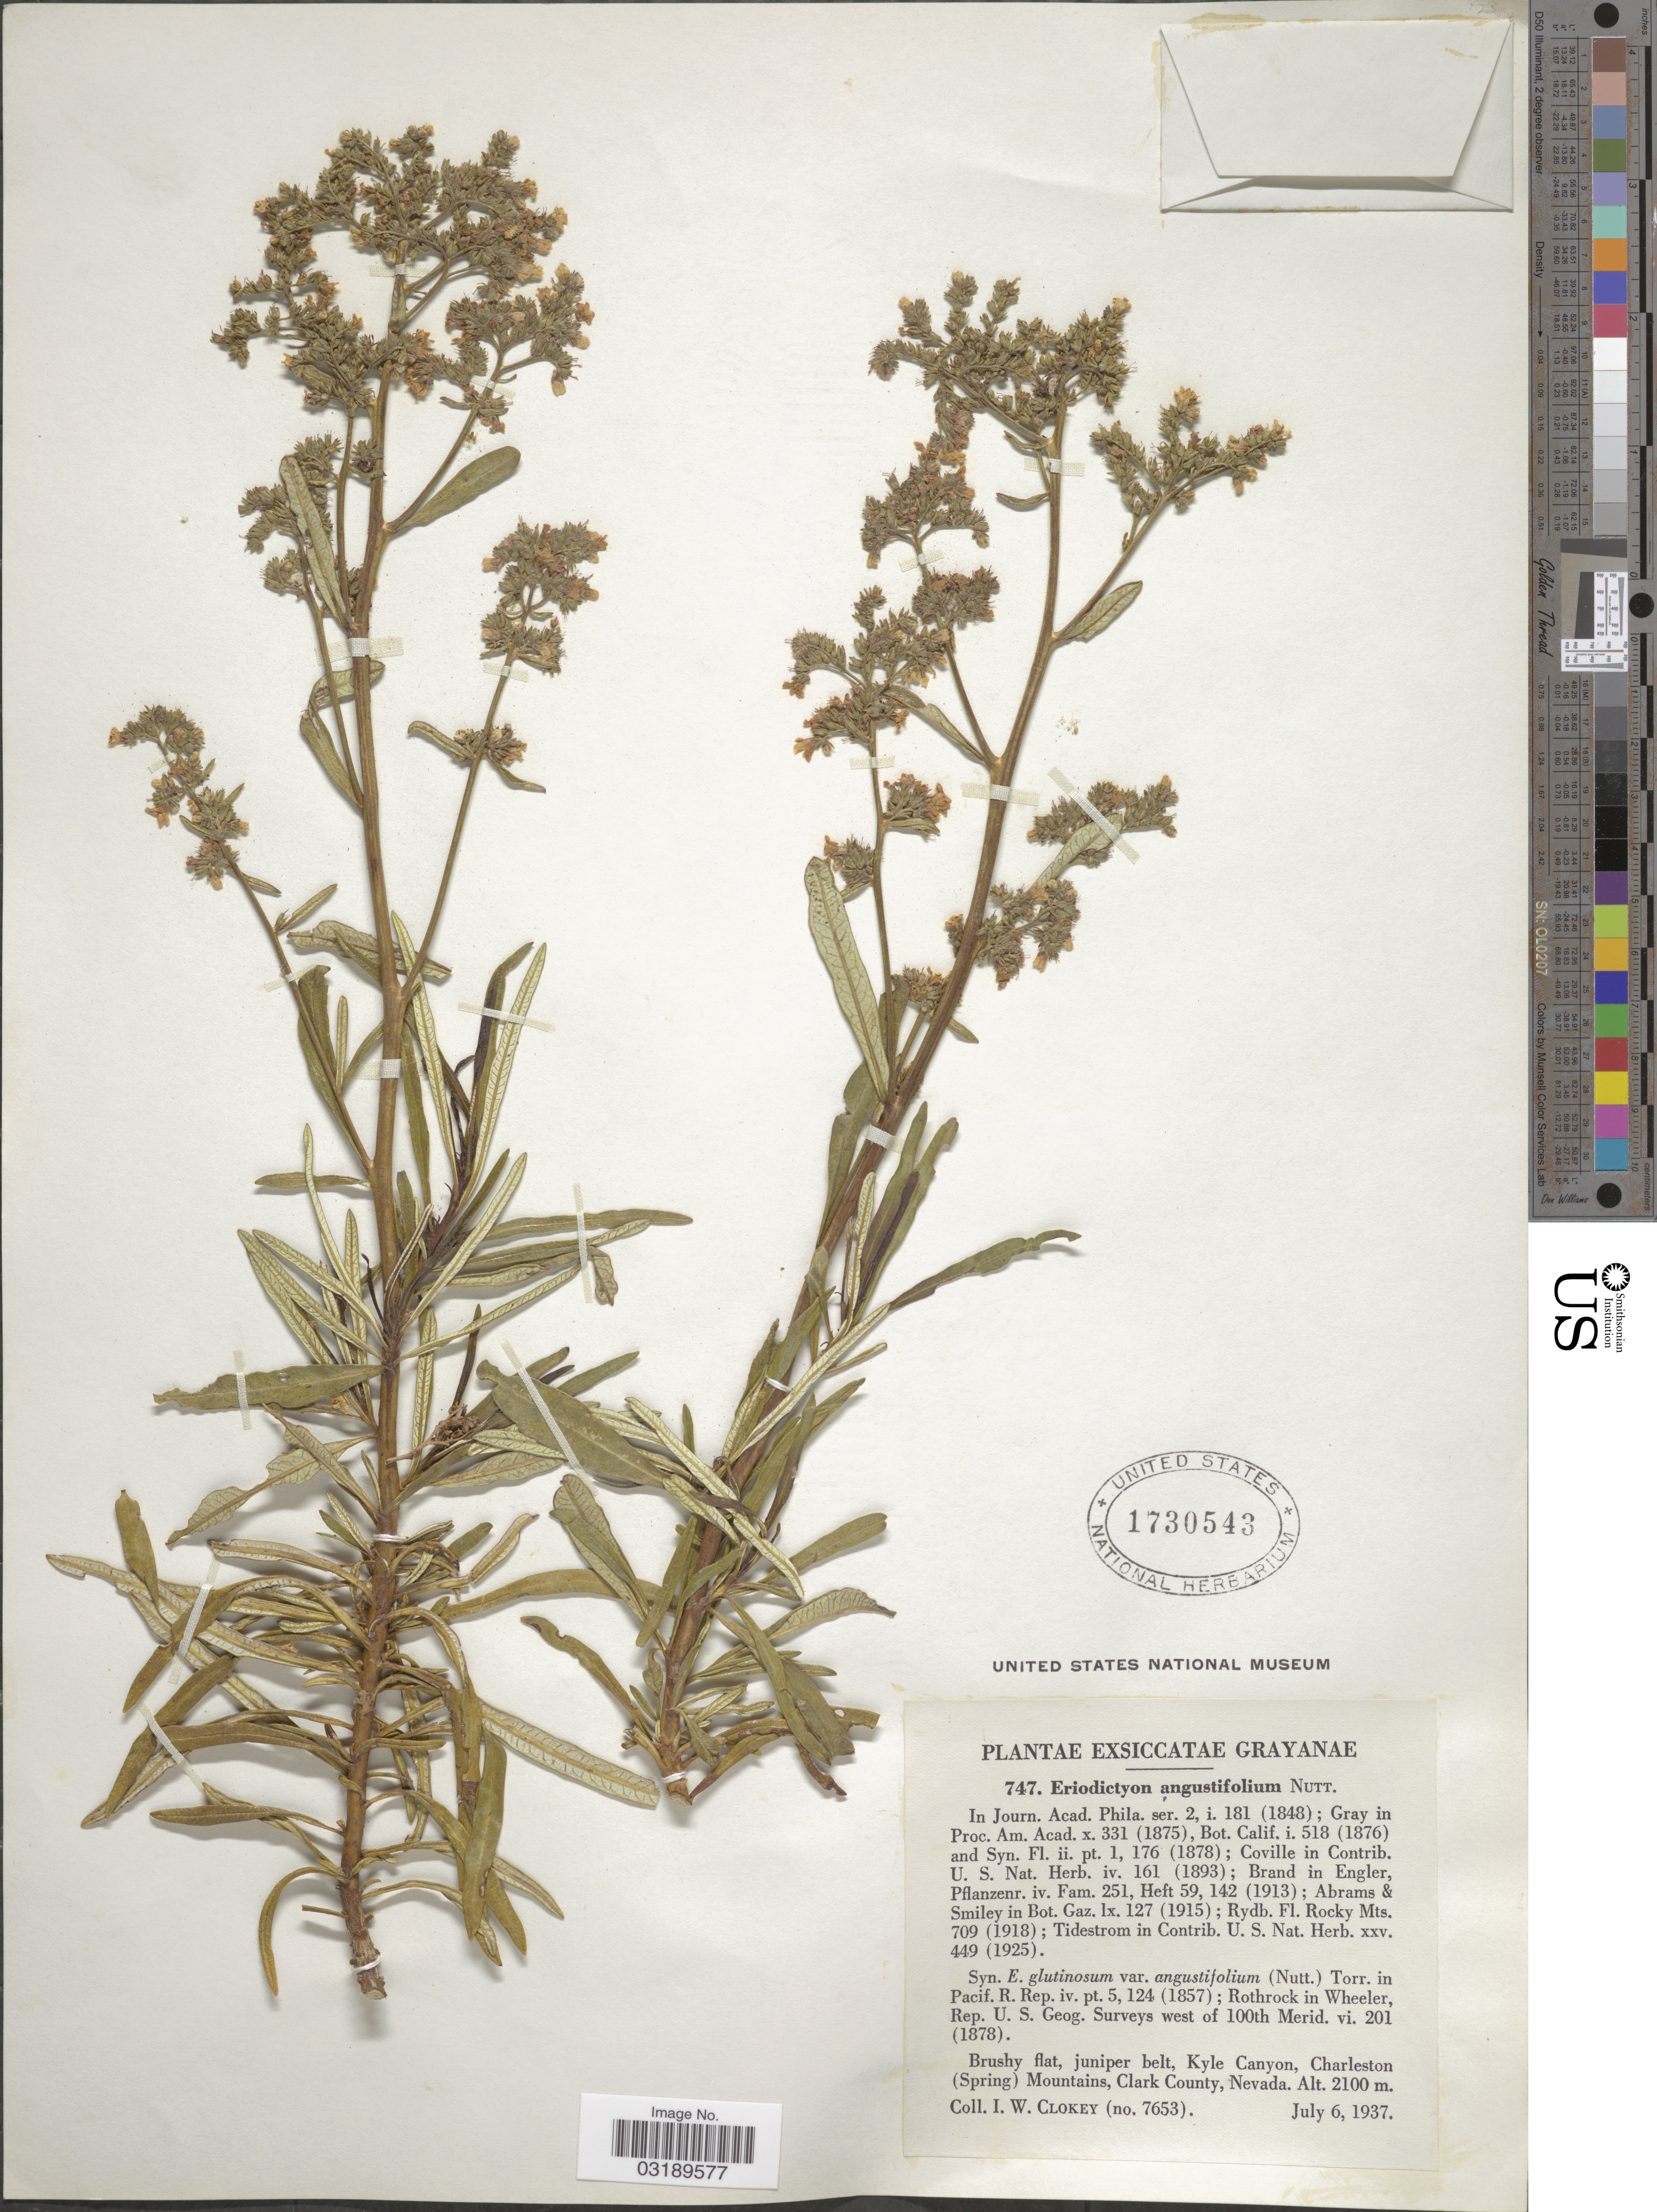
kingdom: Plantae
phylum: Tracheophyta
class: Magnoliopsida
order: Boraginales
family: Namaceae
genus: Eriodictyon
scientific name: Eriodictyon angustifolium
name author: Nutt.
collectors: I. W. Clokey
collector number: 7653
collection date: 1937-07-06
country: United States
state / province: Nevada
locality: Kyle Canyon, Charleston (Spring) Mountains, Clark County.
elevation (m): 2100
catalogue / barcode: US 1730543